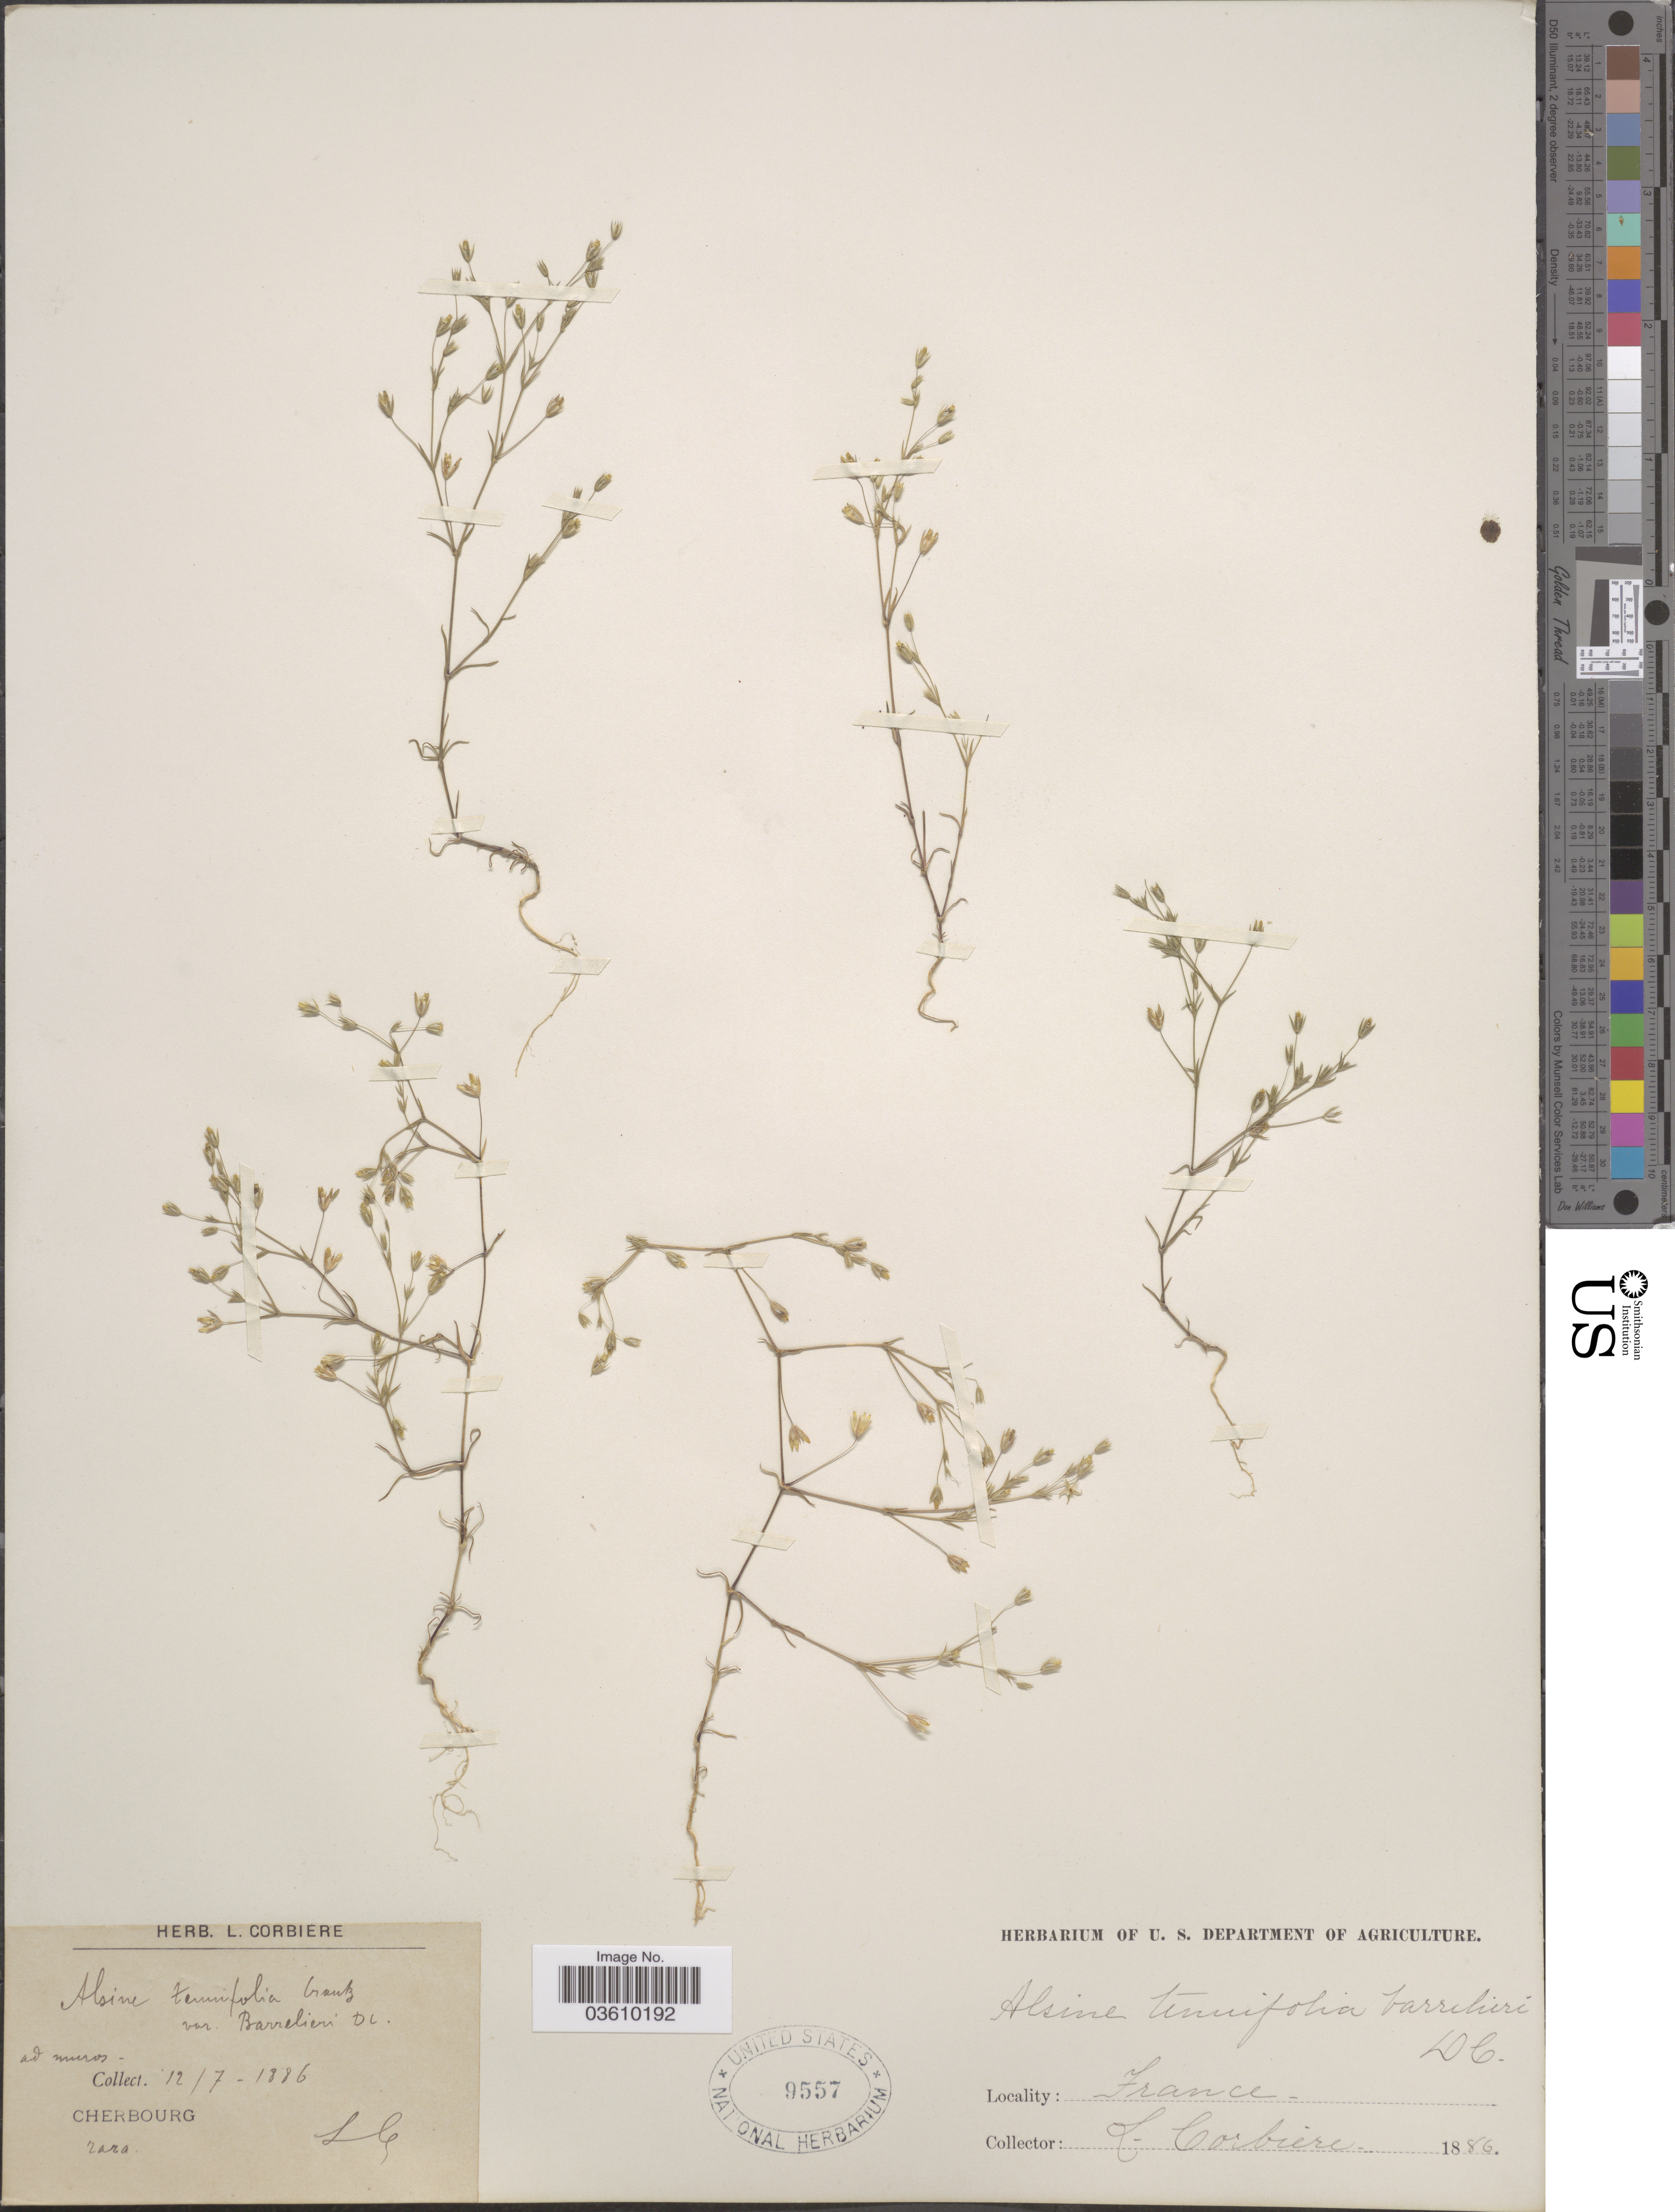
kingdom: Plantae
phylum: Tracheophyta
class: Magnoliopsida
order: Caryophyllales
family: Caryophyllaceae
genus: Stellaria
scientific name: Stellaria stricta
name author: Richardson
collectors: L. Corbière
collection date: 1886-07-12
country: France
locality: Cherbourg.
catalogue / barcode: US 9557